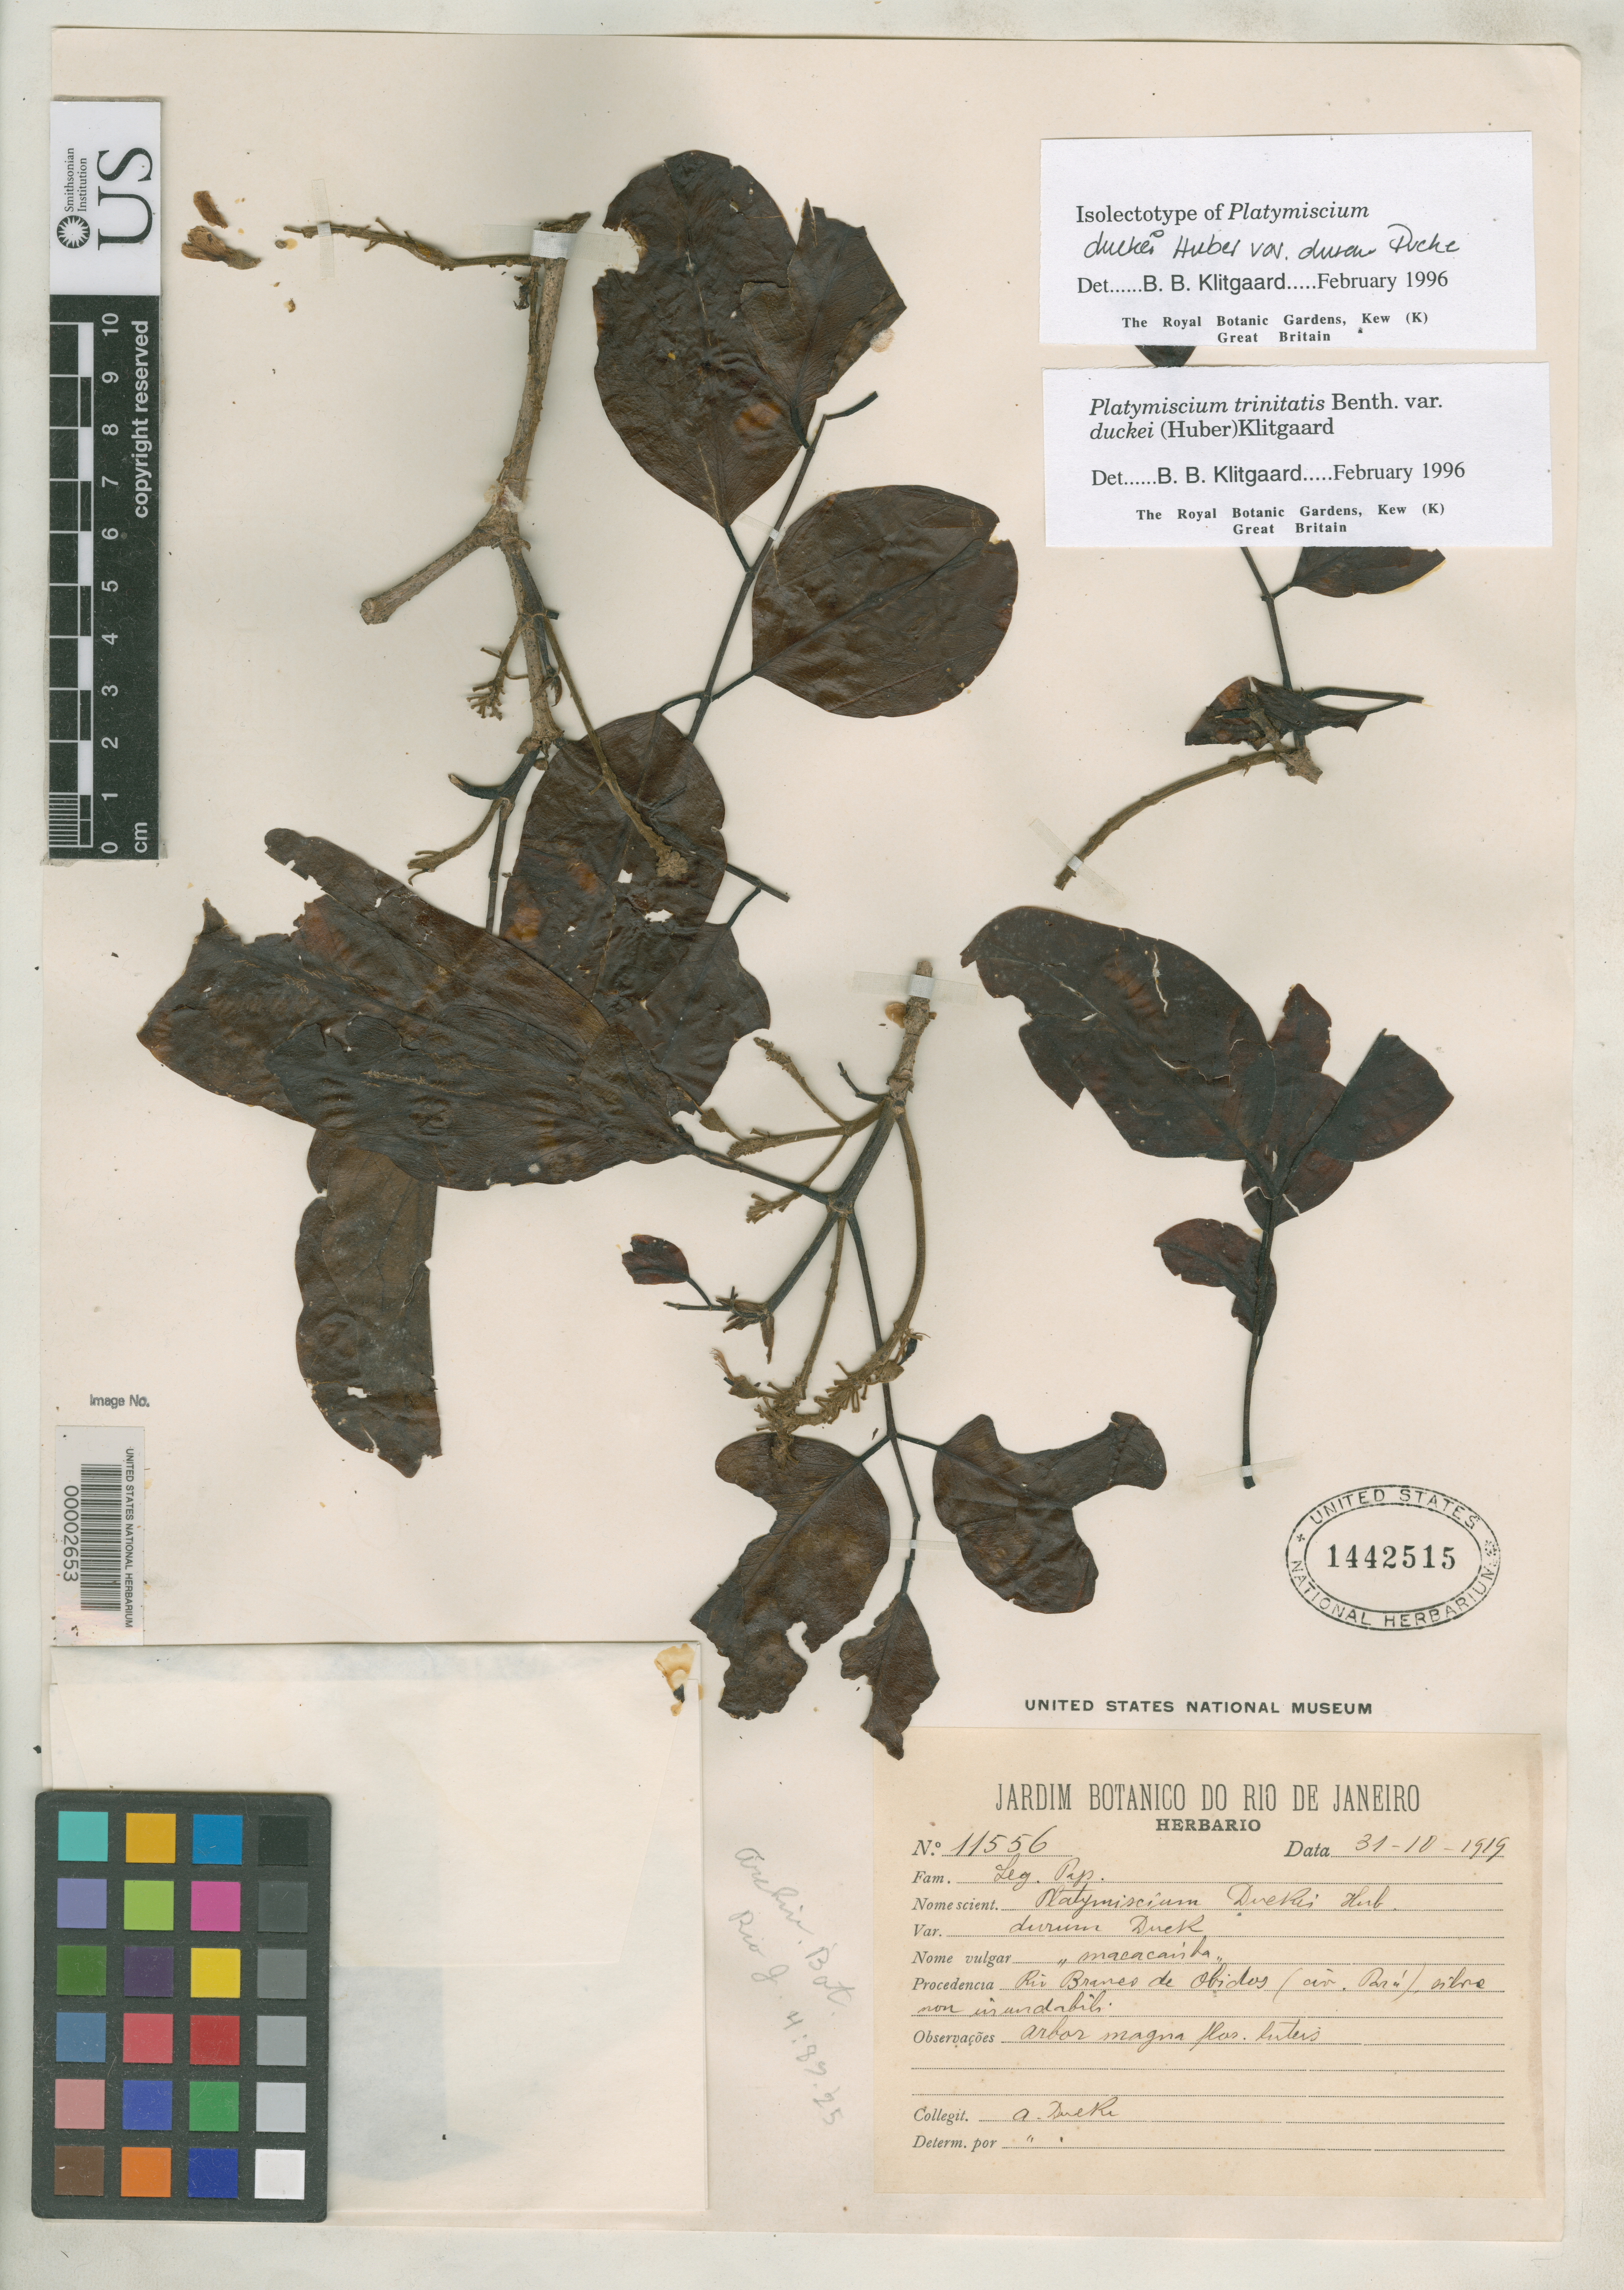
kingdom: Plantae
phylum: Tracheophyta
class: Magnoliopsida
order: Fabales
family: Fabaceae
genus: Platymiscium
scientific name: Platymiscium duckei var. durum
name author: Ducke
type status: Isosyntype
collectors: A. Ducke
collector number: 11556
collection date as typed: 31 Oct 1919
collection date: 1919-10-31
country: Brazil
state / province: Pará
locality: Rio Branco de Obidos.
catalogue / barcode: US 1442515